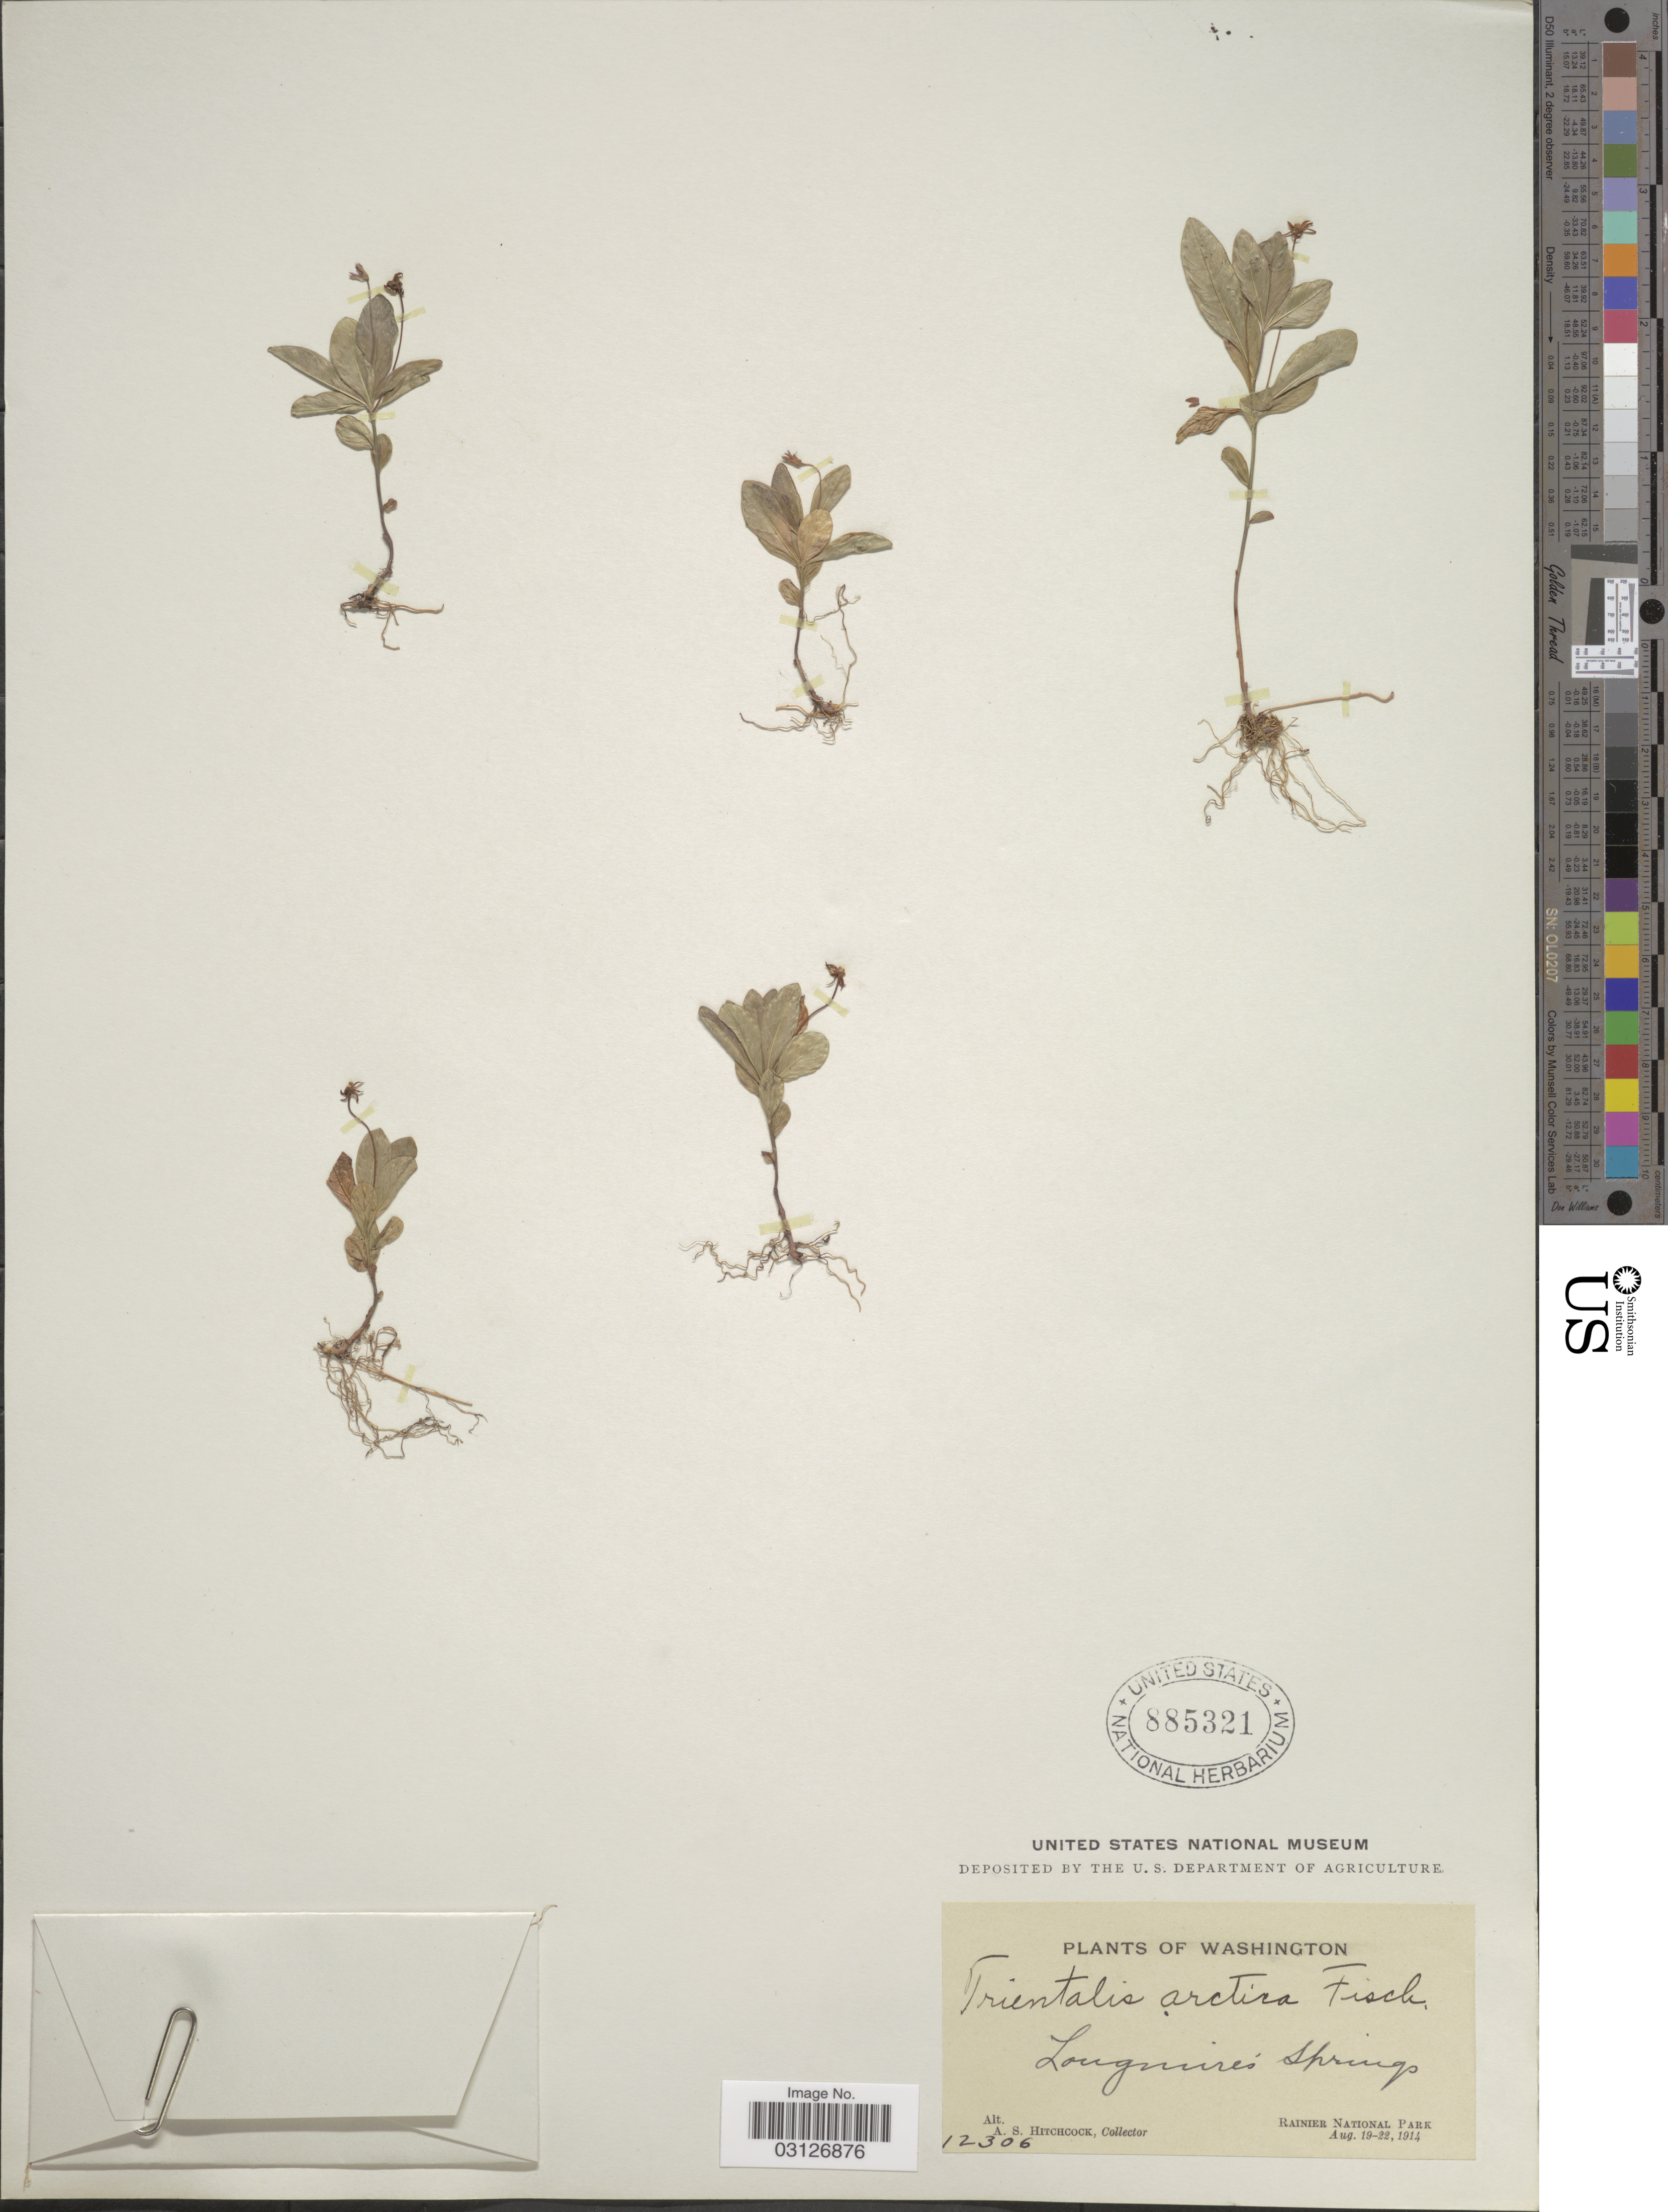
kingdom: Plantae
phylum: Tracheophyta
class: Magnoliopsida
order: Ericales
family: Primulaceae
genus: Trientalis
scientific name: Trientalis arctica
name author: Fisch. ex Hook.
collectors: A. S. Hitchcock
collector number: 12306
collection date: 1914-08-19/1914-08-22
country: United States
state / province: Washington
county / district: Pierce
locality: Longmire's Springs. Rainier National Park.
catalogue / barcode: US 885321